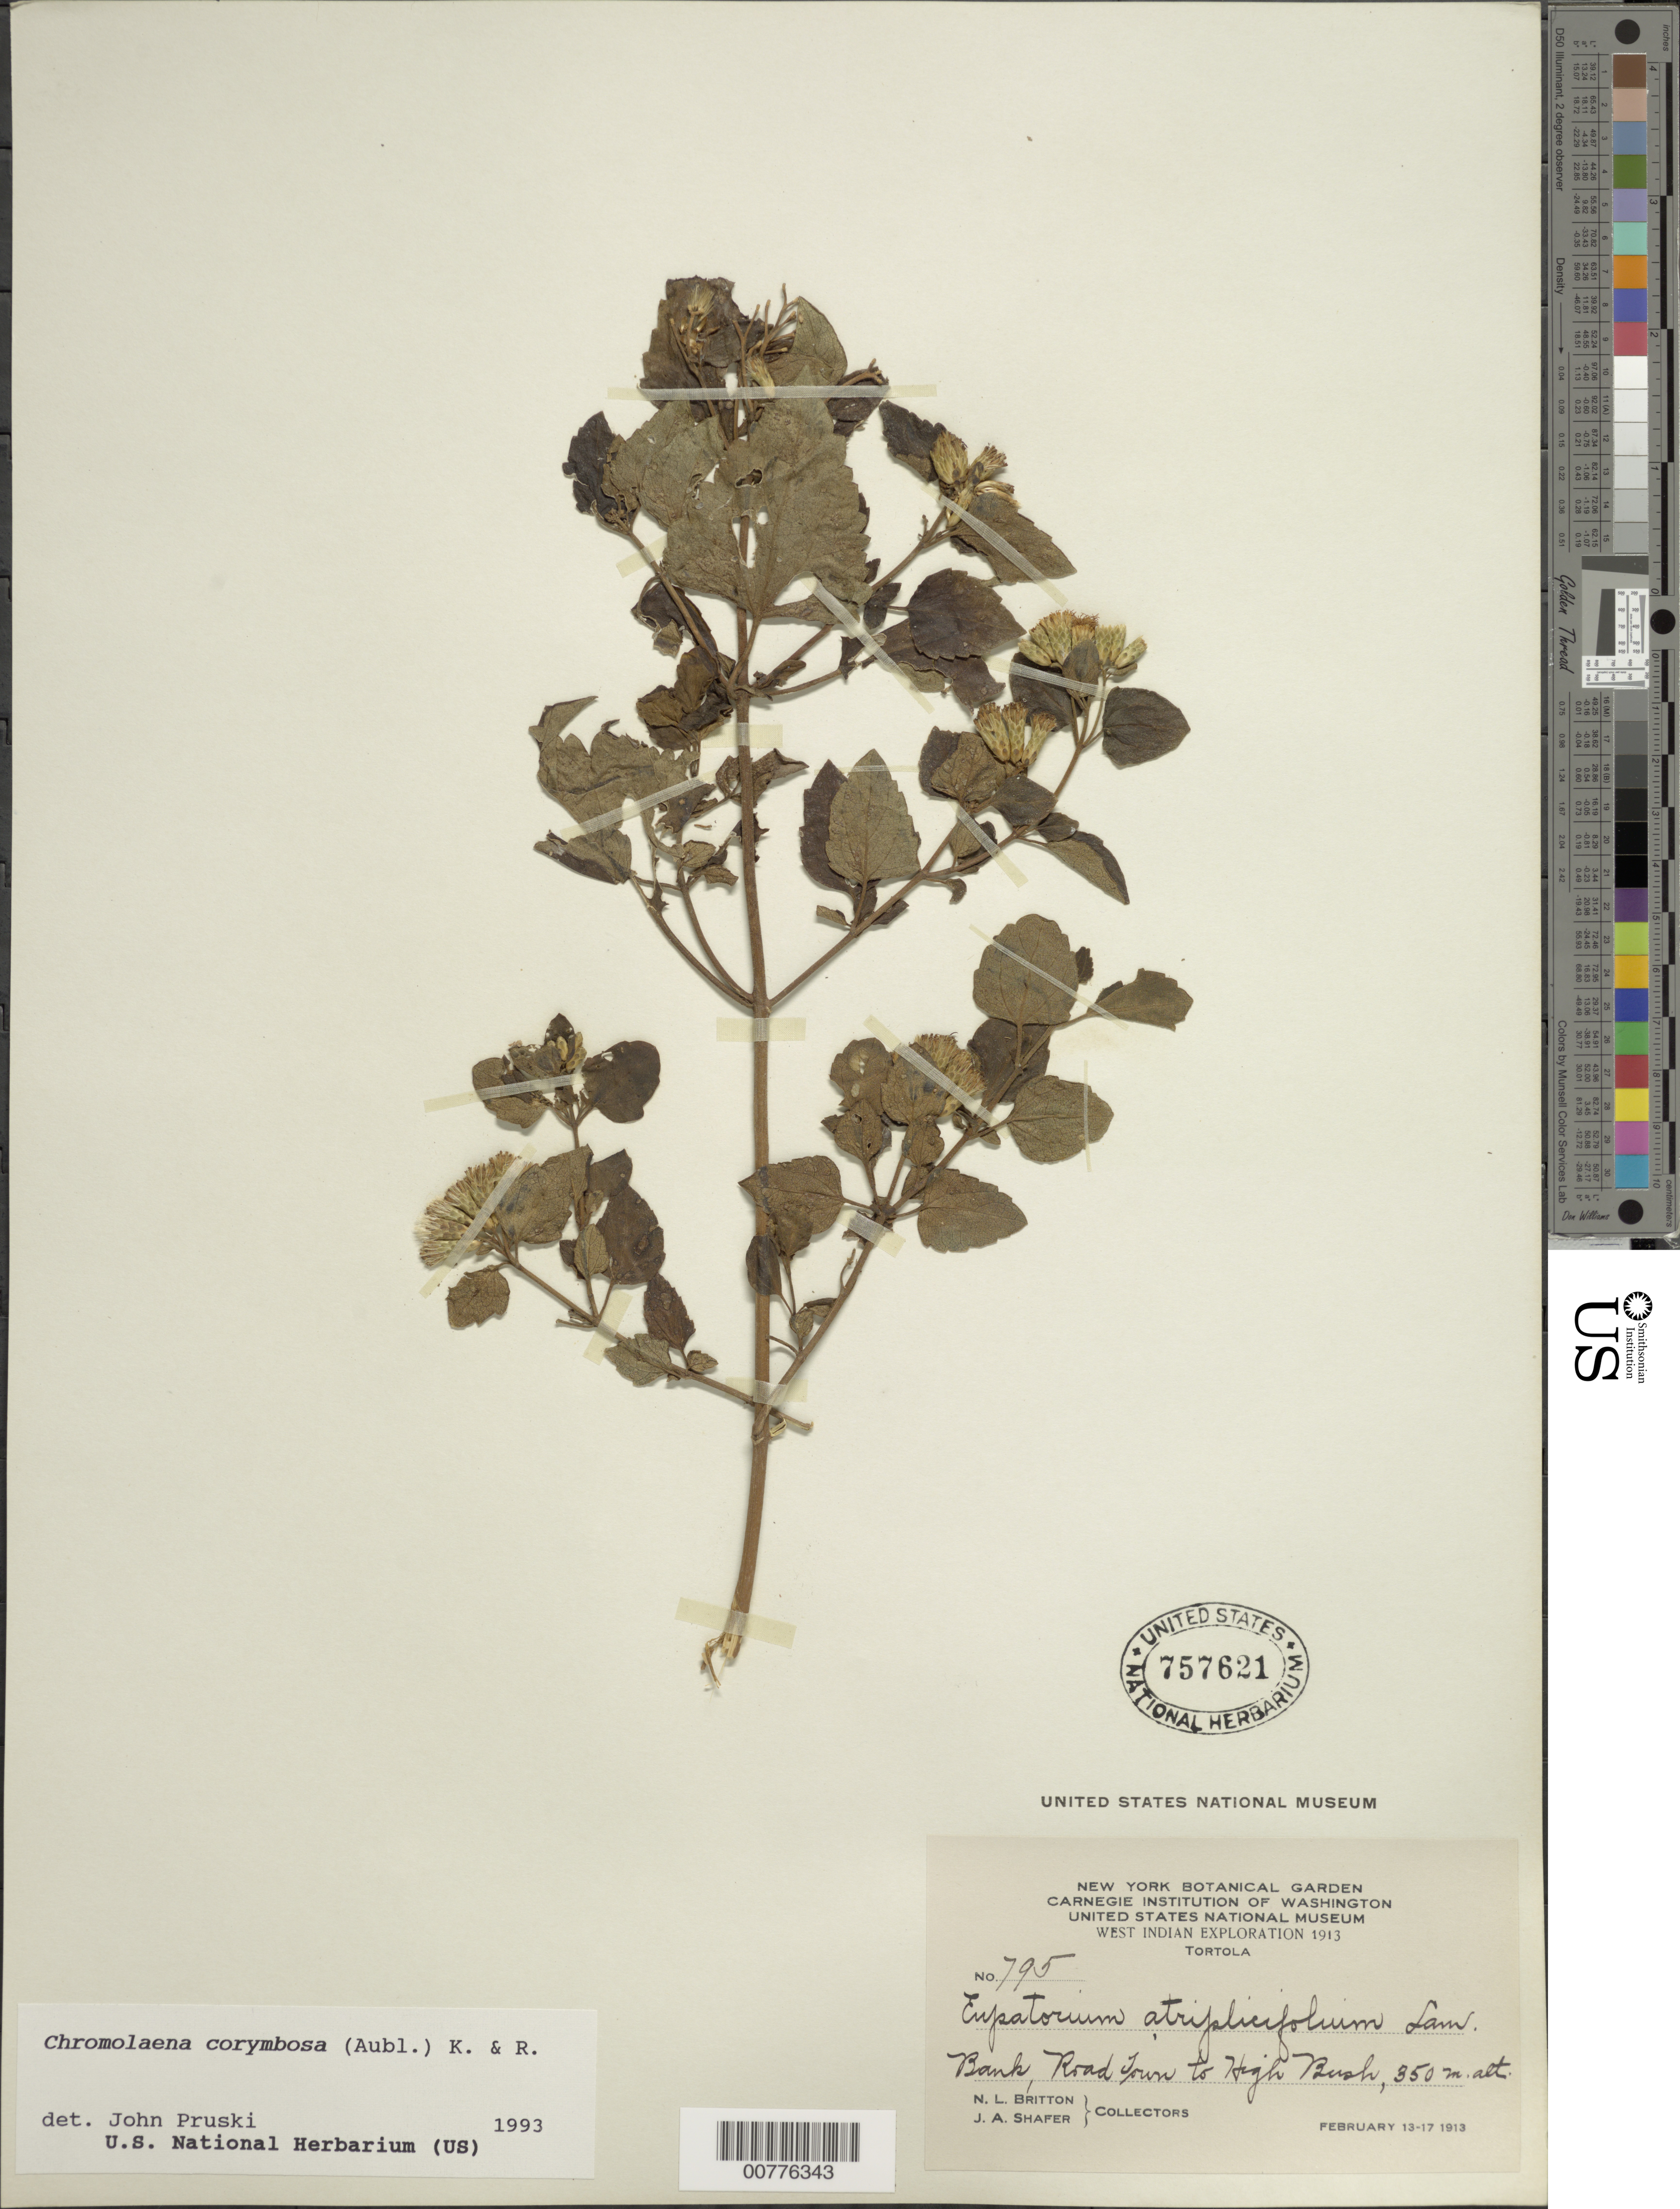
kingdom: Plantae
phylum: Tracheophyta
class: Magnoliopsida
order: Asterales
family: Asteraceae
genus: Chromolaena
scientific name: Chromolaena corymbosa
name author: (Aubl.) R.M. King & H. Rob.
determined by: Pruski, J. F.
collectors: N. Britton & J. A. Shafer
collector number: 795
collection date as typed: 13 Feb 1913 to 17 Feb 1913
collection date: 1913-02-13/1913-02-17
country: British Virgin Islands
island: Tortola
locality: Bank, Roadtown to High Bush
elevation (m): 350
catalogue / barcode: US 757621